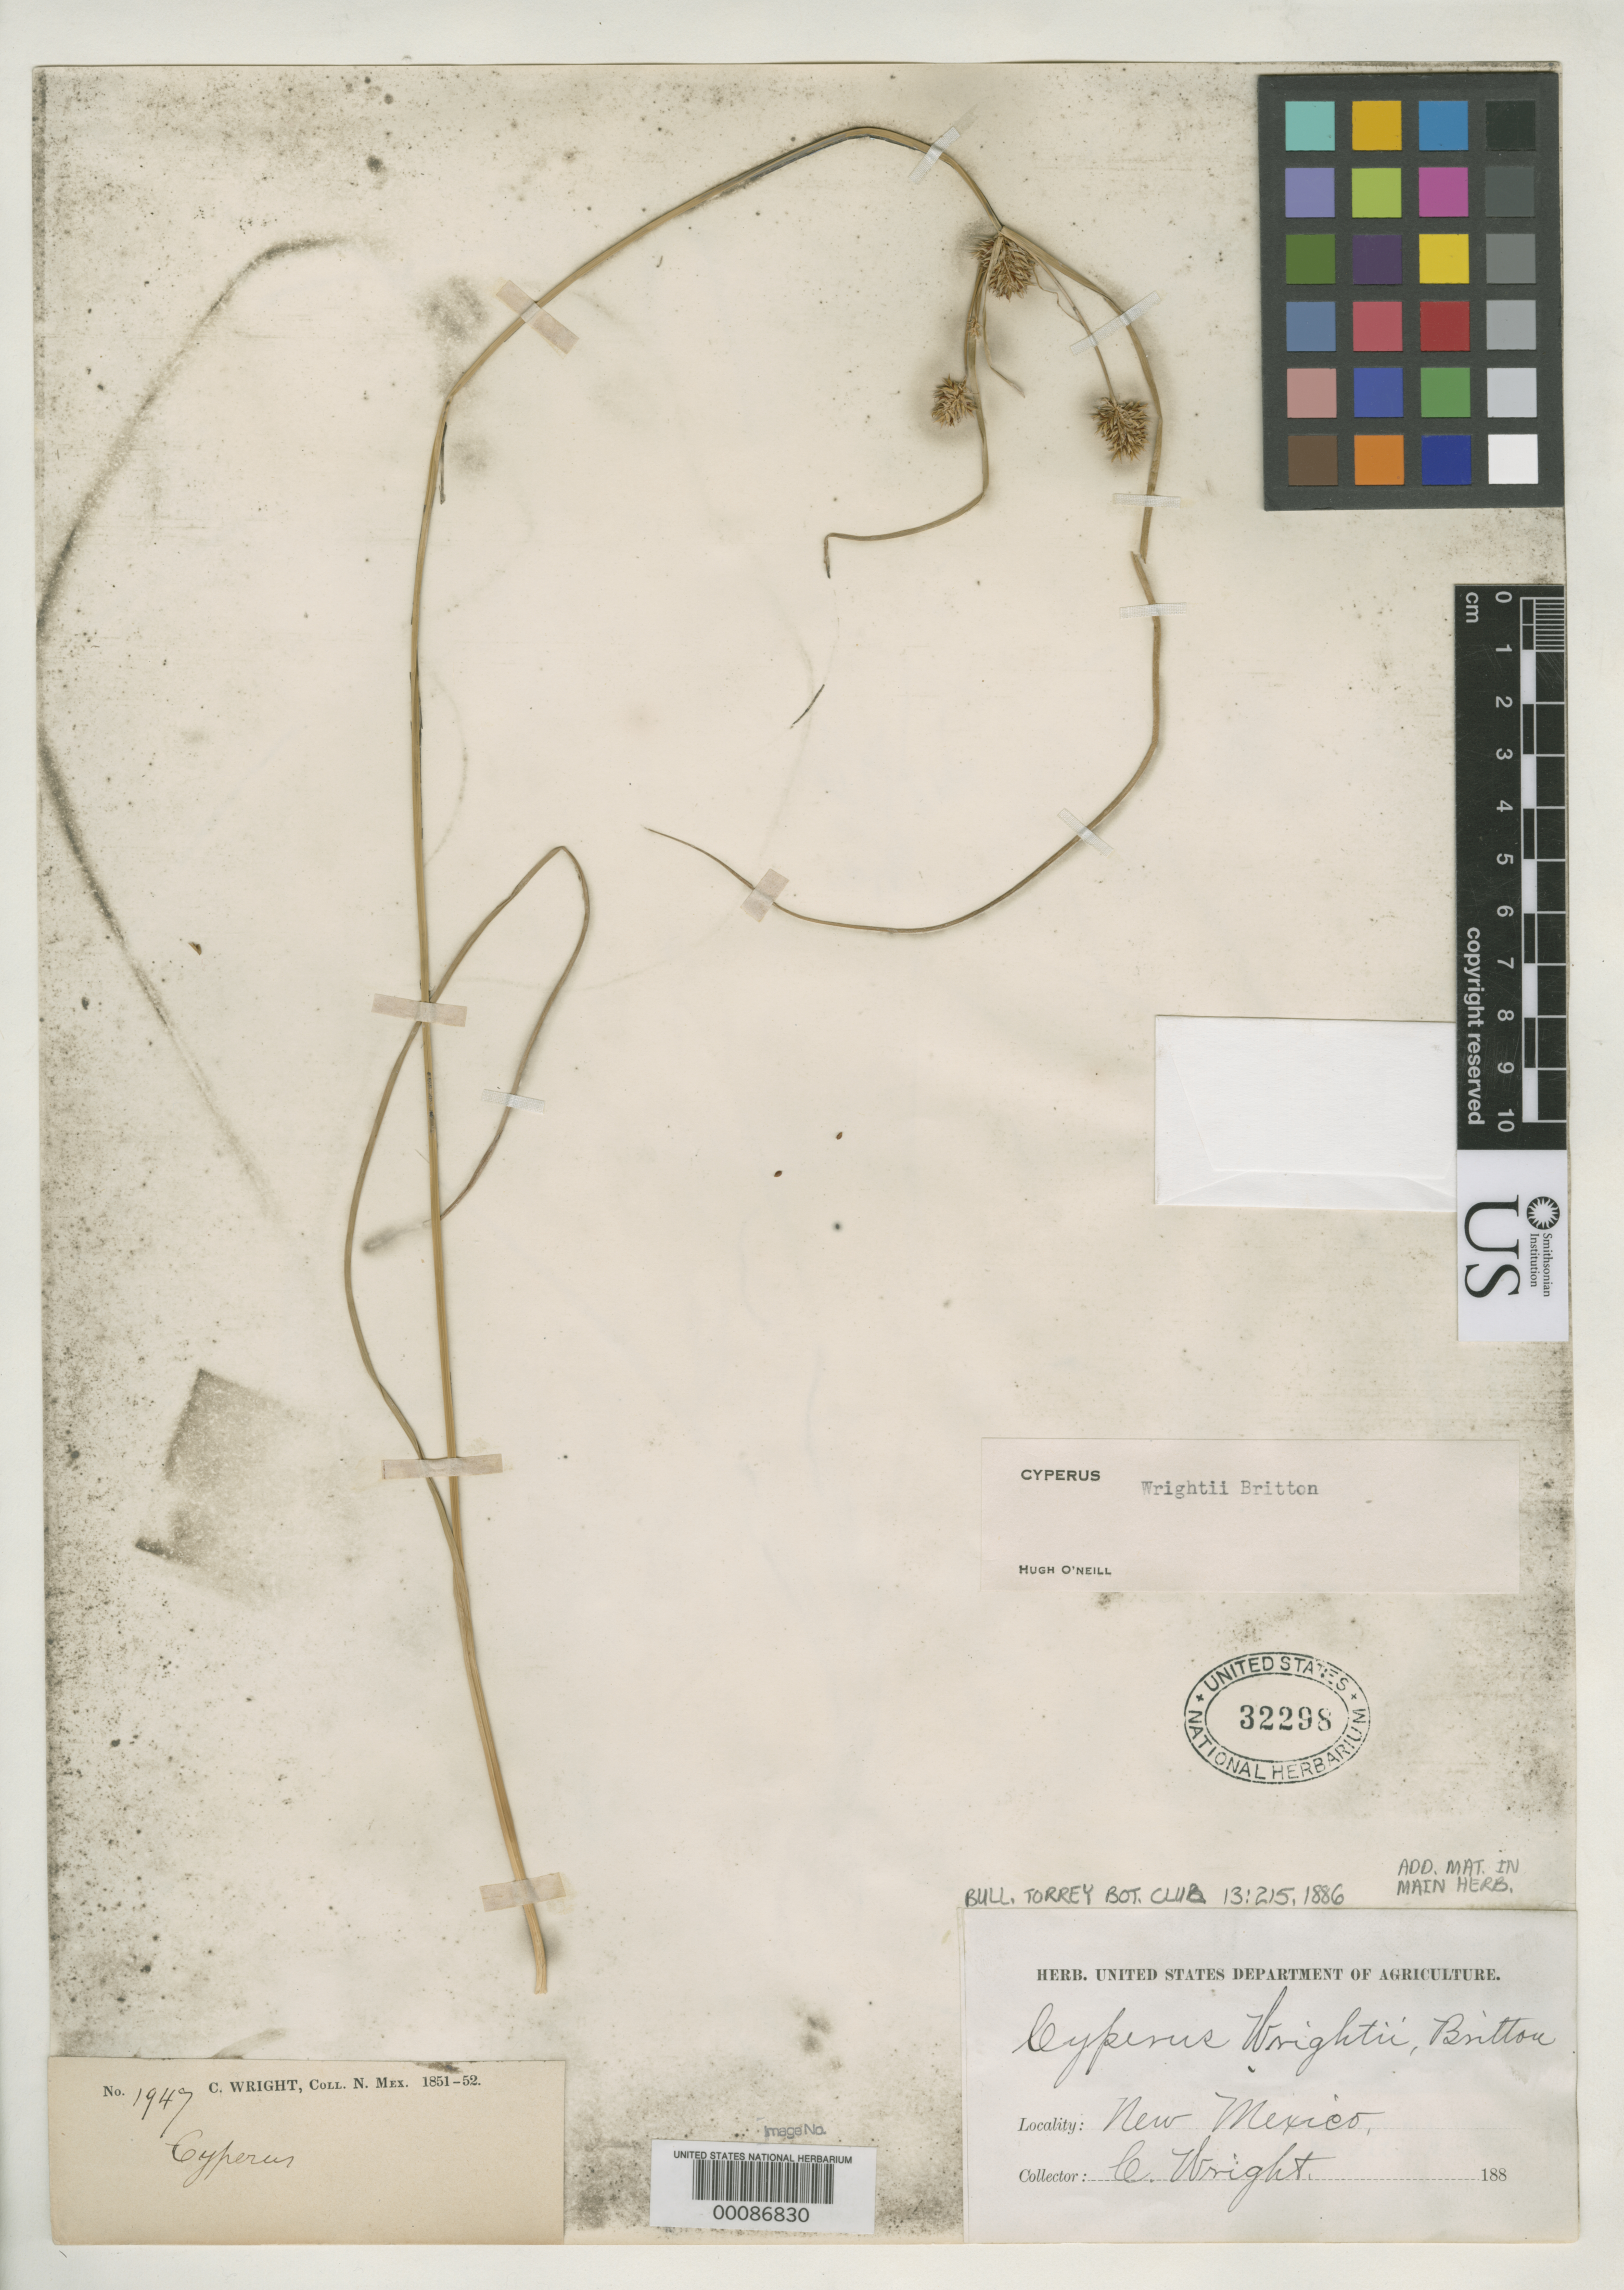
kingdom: Plantae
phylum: Tracheophyta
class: Liliopsida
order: Poales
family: Cyperaceae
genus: Cyperus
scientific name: Cyperus wrightii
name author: Britton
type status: Isosyntype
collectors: C. Wright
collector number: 1947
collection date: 1851/1852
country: United States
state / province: New Mexico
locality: "N. Mex." [=northern Mexico or New Mexico? either way possibly referring to present-day Arizona or Texas]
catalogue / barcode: US 32298